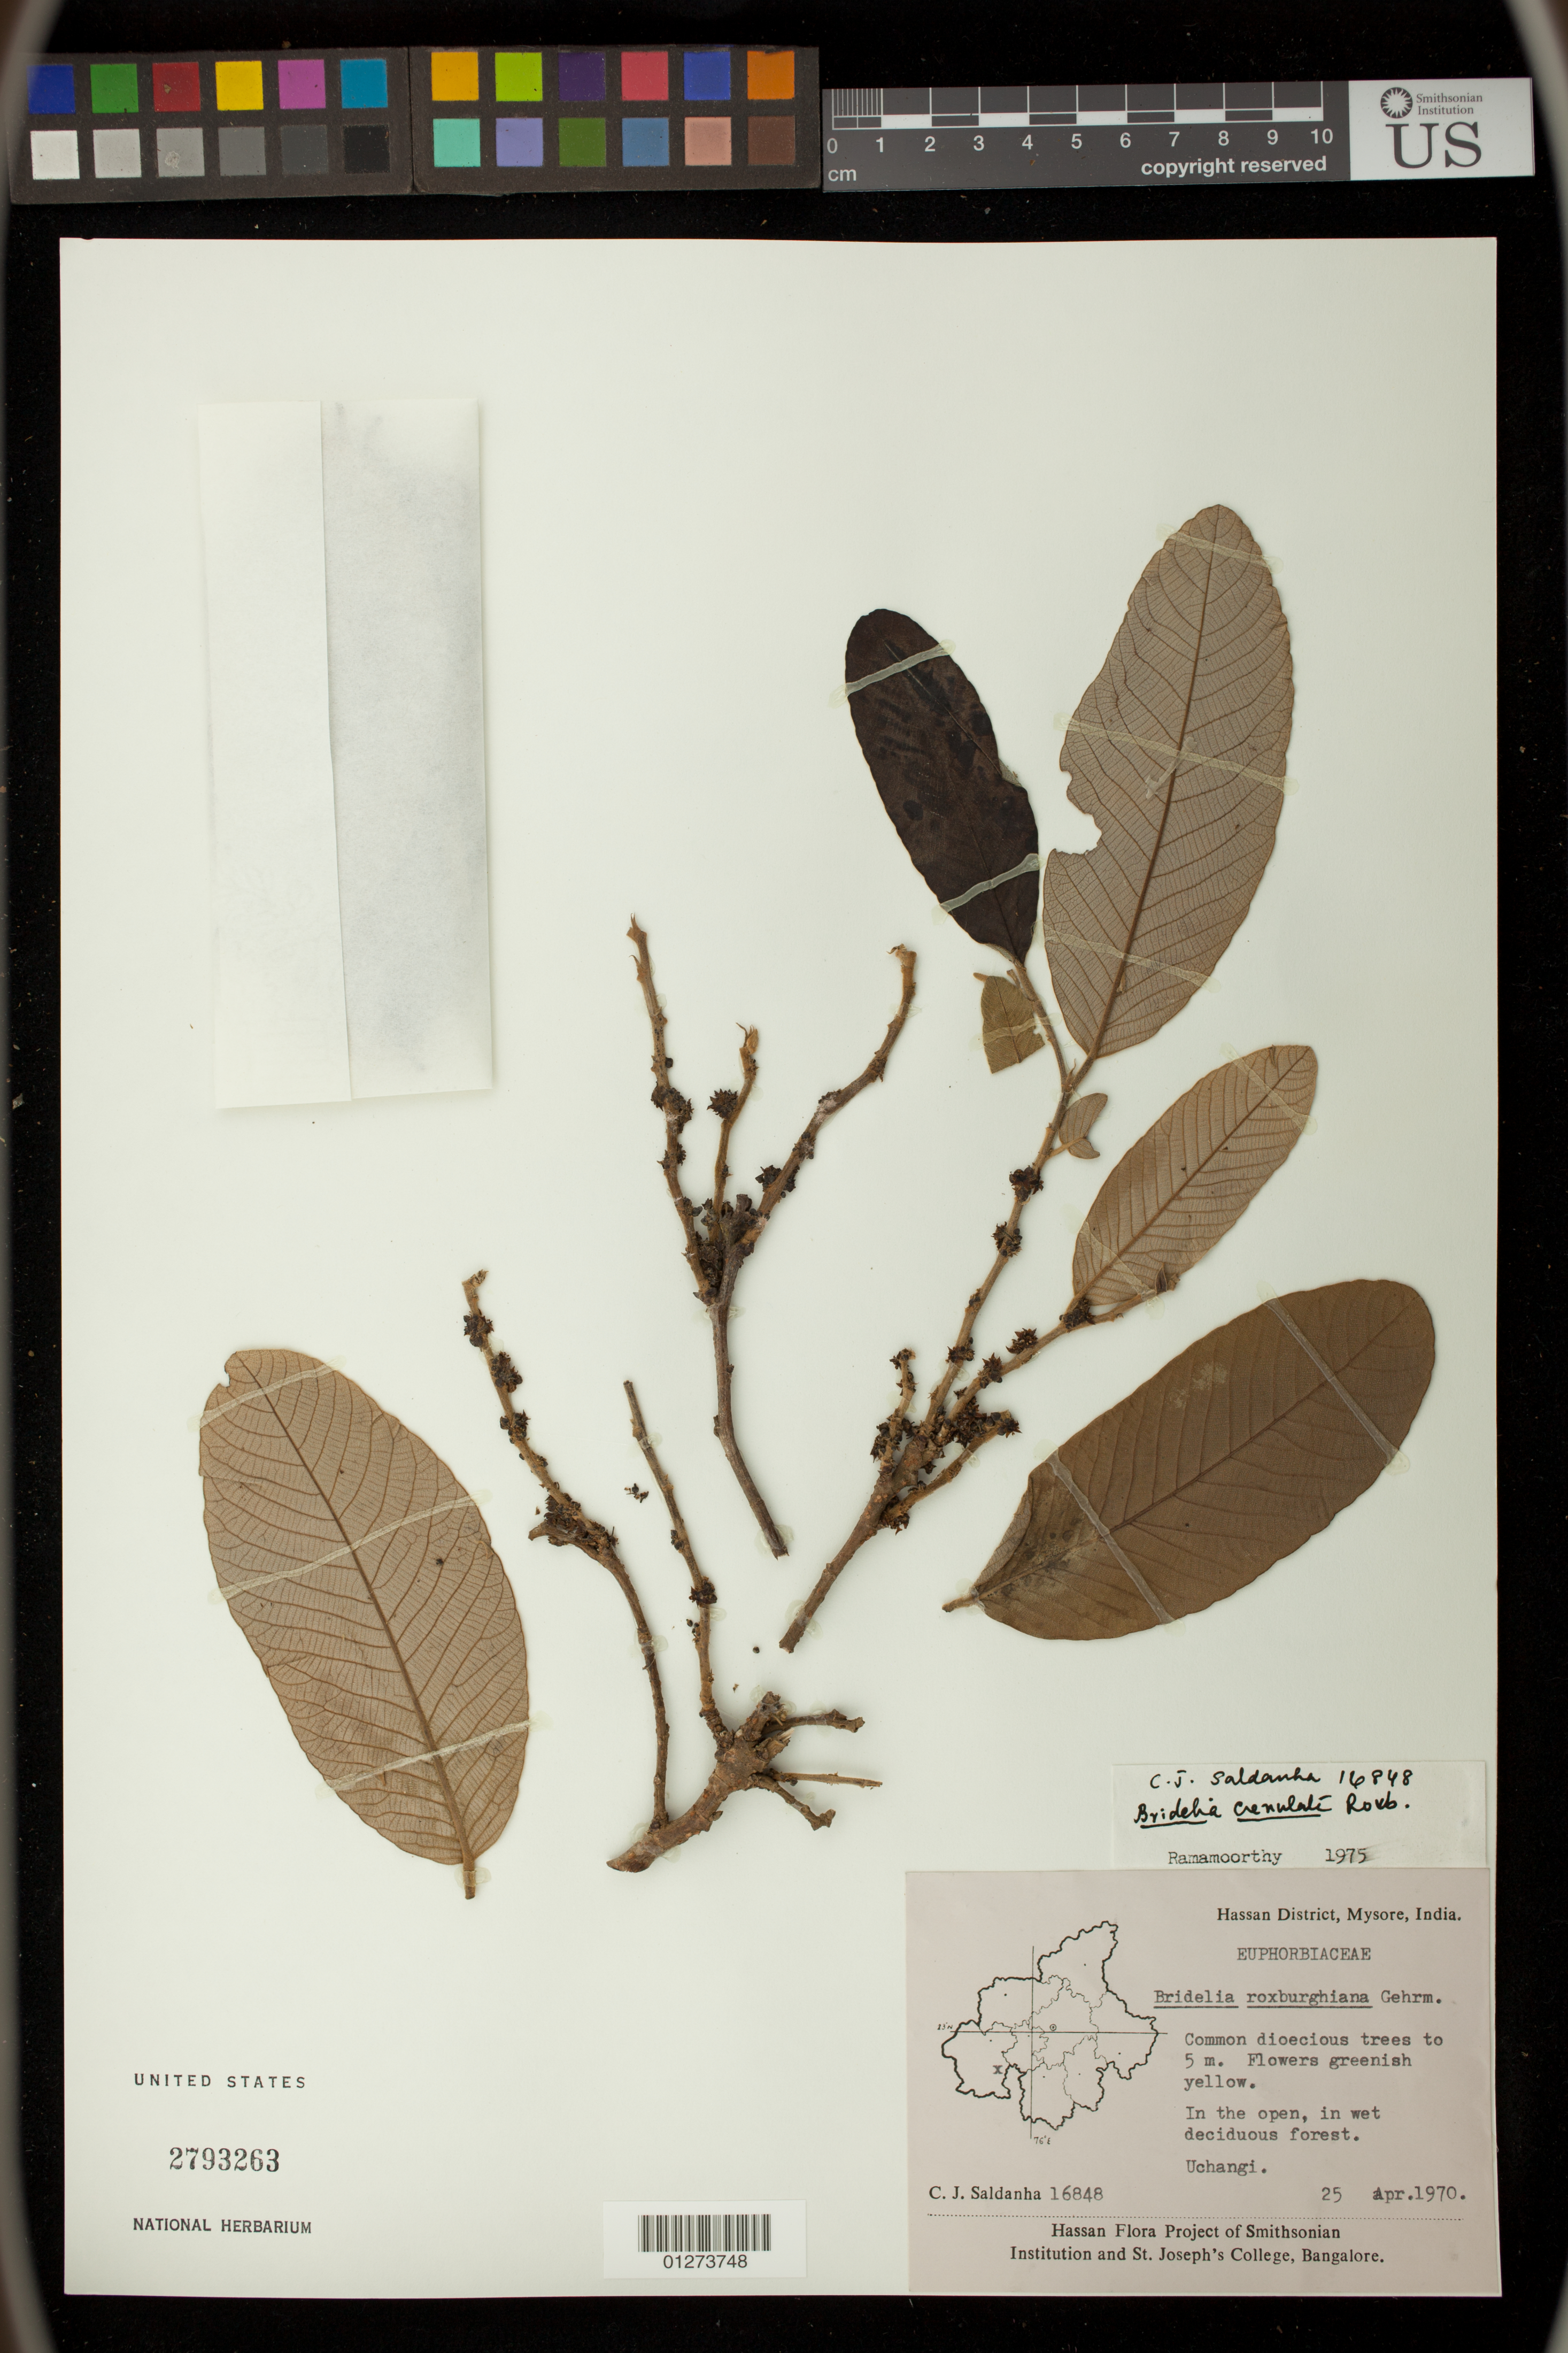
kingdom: Plantae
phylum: Tracheophyta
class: Magnoliopsida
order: Malpighiales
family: Phyllanthaceae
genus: Bridelia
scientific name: Bridelia retusa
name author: (L.) A. Juss.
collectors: C. J. Saldanha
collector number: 16848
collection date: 1970-04-25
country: India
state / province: Karnataka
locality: Uchangi, Hassan District, Mysore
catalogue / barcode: US 2793263